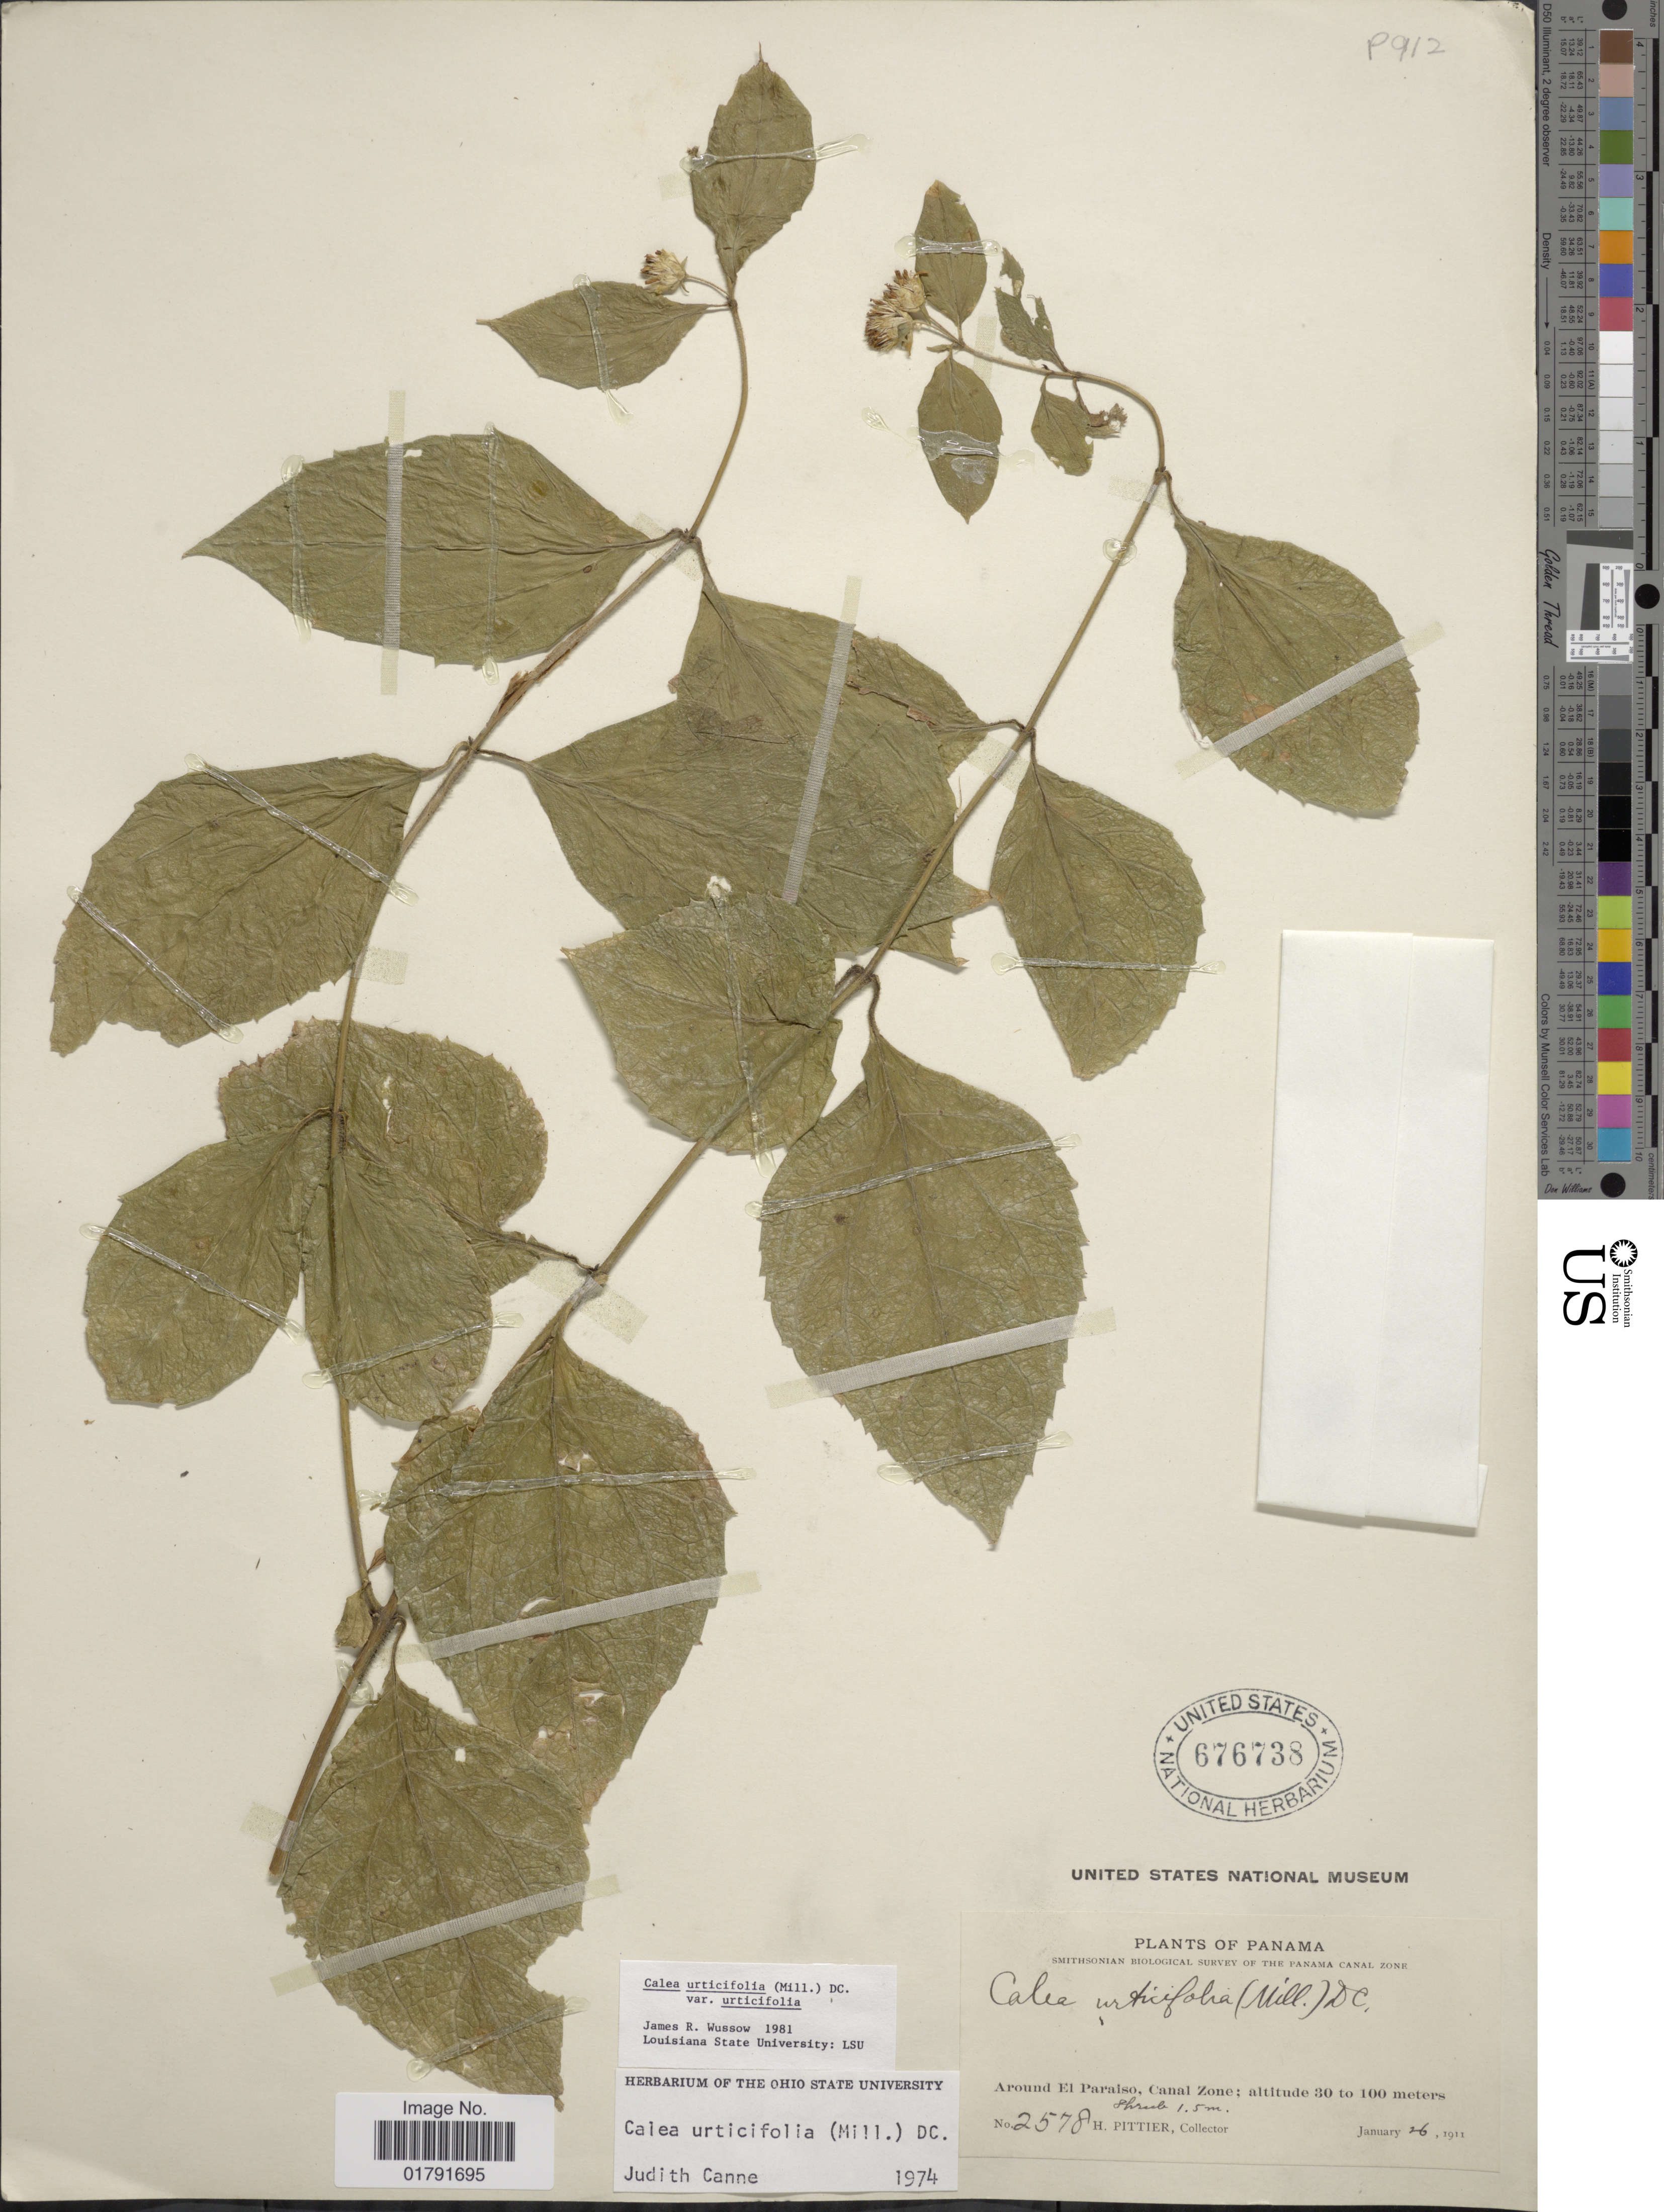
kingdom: Plantae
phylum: Tracheophyta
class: Magnoliopsida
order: Asterales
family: Asteraceae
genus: Calea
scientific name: Calea urticifolia var. urticifolia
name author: (Mill.) DC.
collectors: H. F. Pittier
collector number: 2578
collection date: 1911-01-26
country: Panama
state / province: Colón / Panamá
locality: Panama Canal Zone, Around El Paraiso.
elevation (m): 30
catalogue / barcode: US 676738